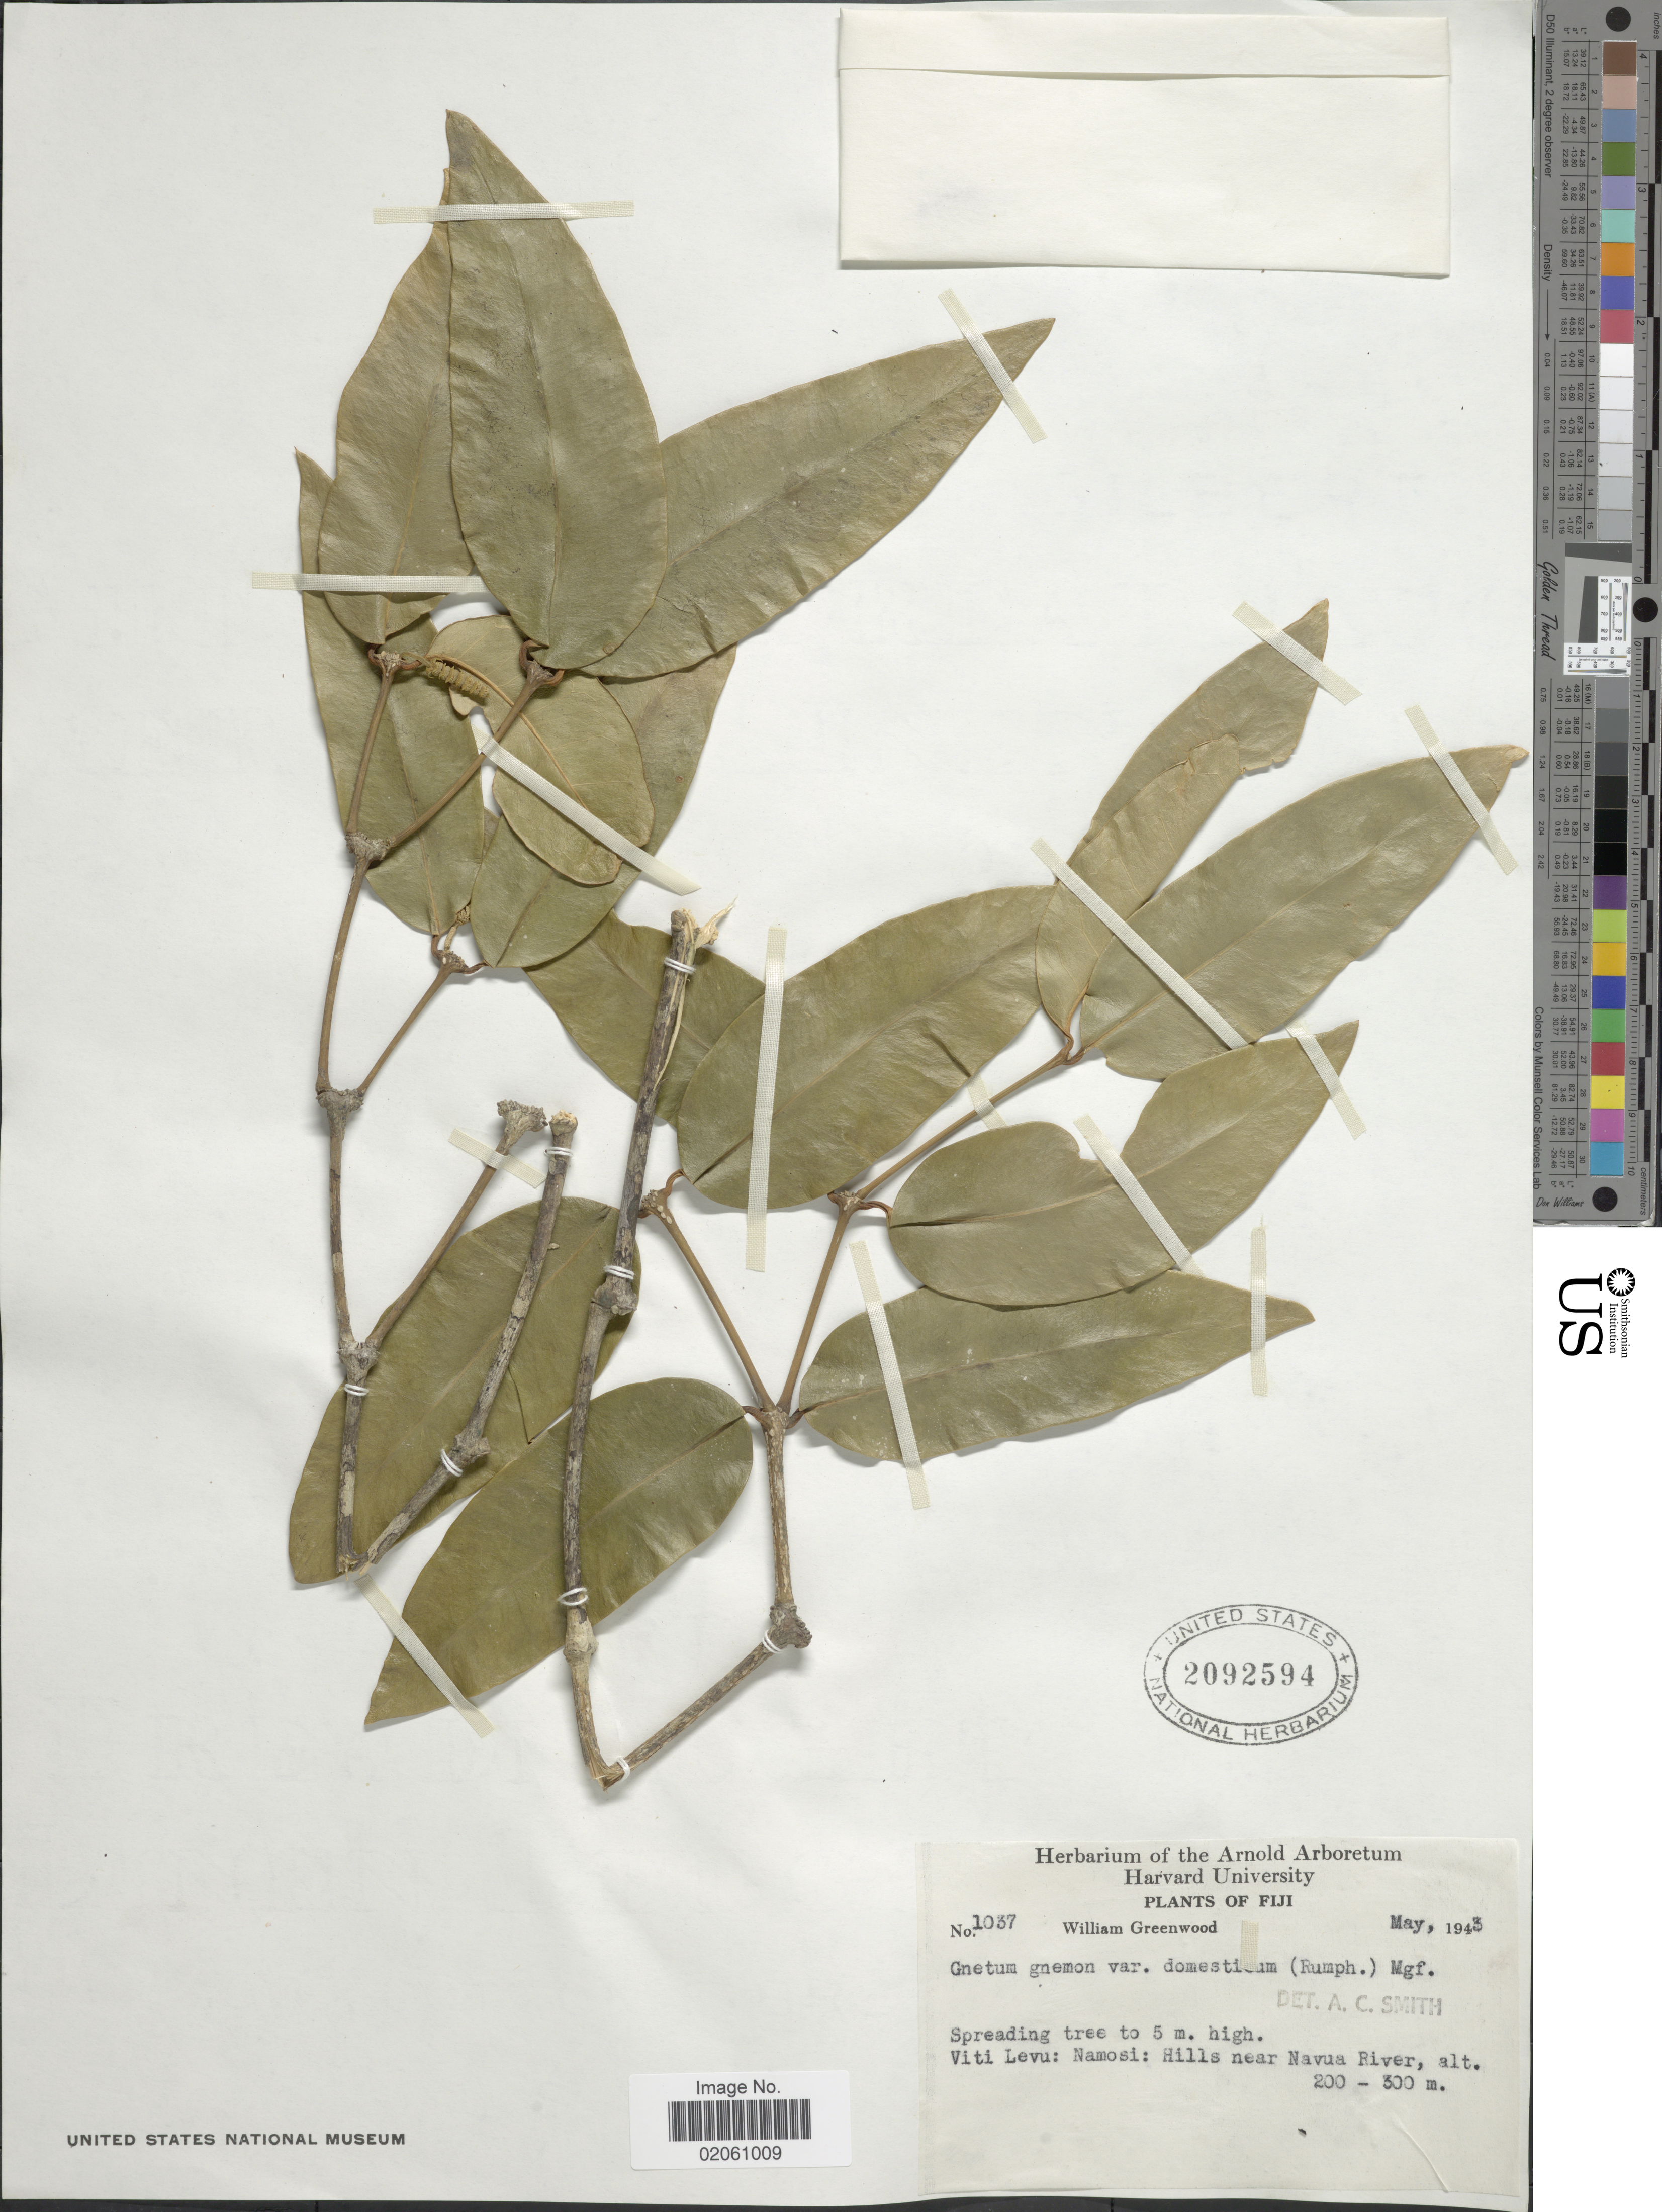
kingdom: Plantae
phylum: Tracheophyta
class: Gnetopsida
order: Gnetales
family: Gnetaceae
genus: Gnetum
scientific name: Gnetum gnemon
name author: L.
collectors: W. Greenwood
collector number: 1037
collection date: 1943-05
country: Fiji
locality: Viti Levu: Namosi: Hills near Navua River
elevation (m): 200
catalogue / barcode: US 2092594